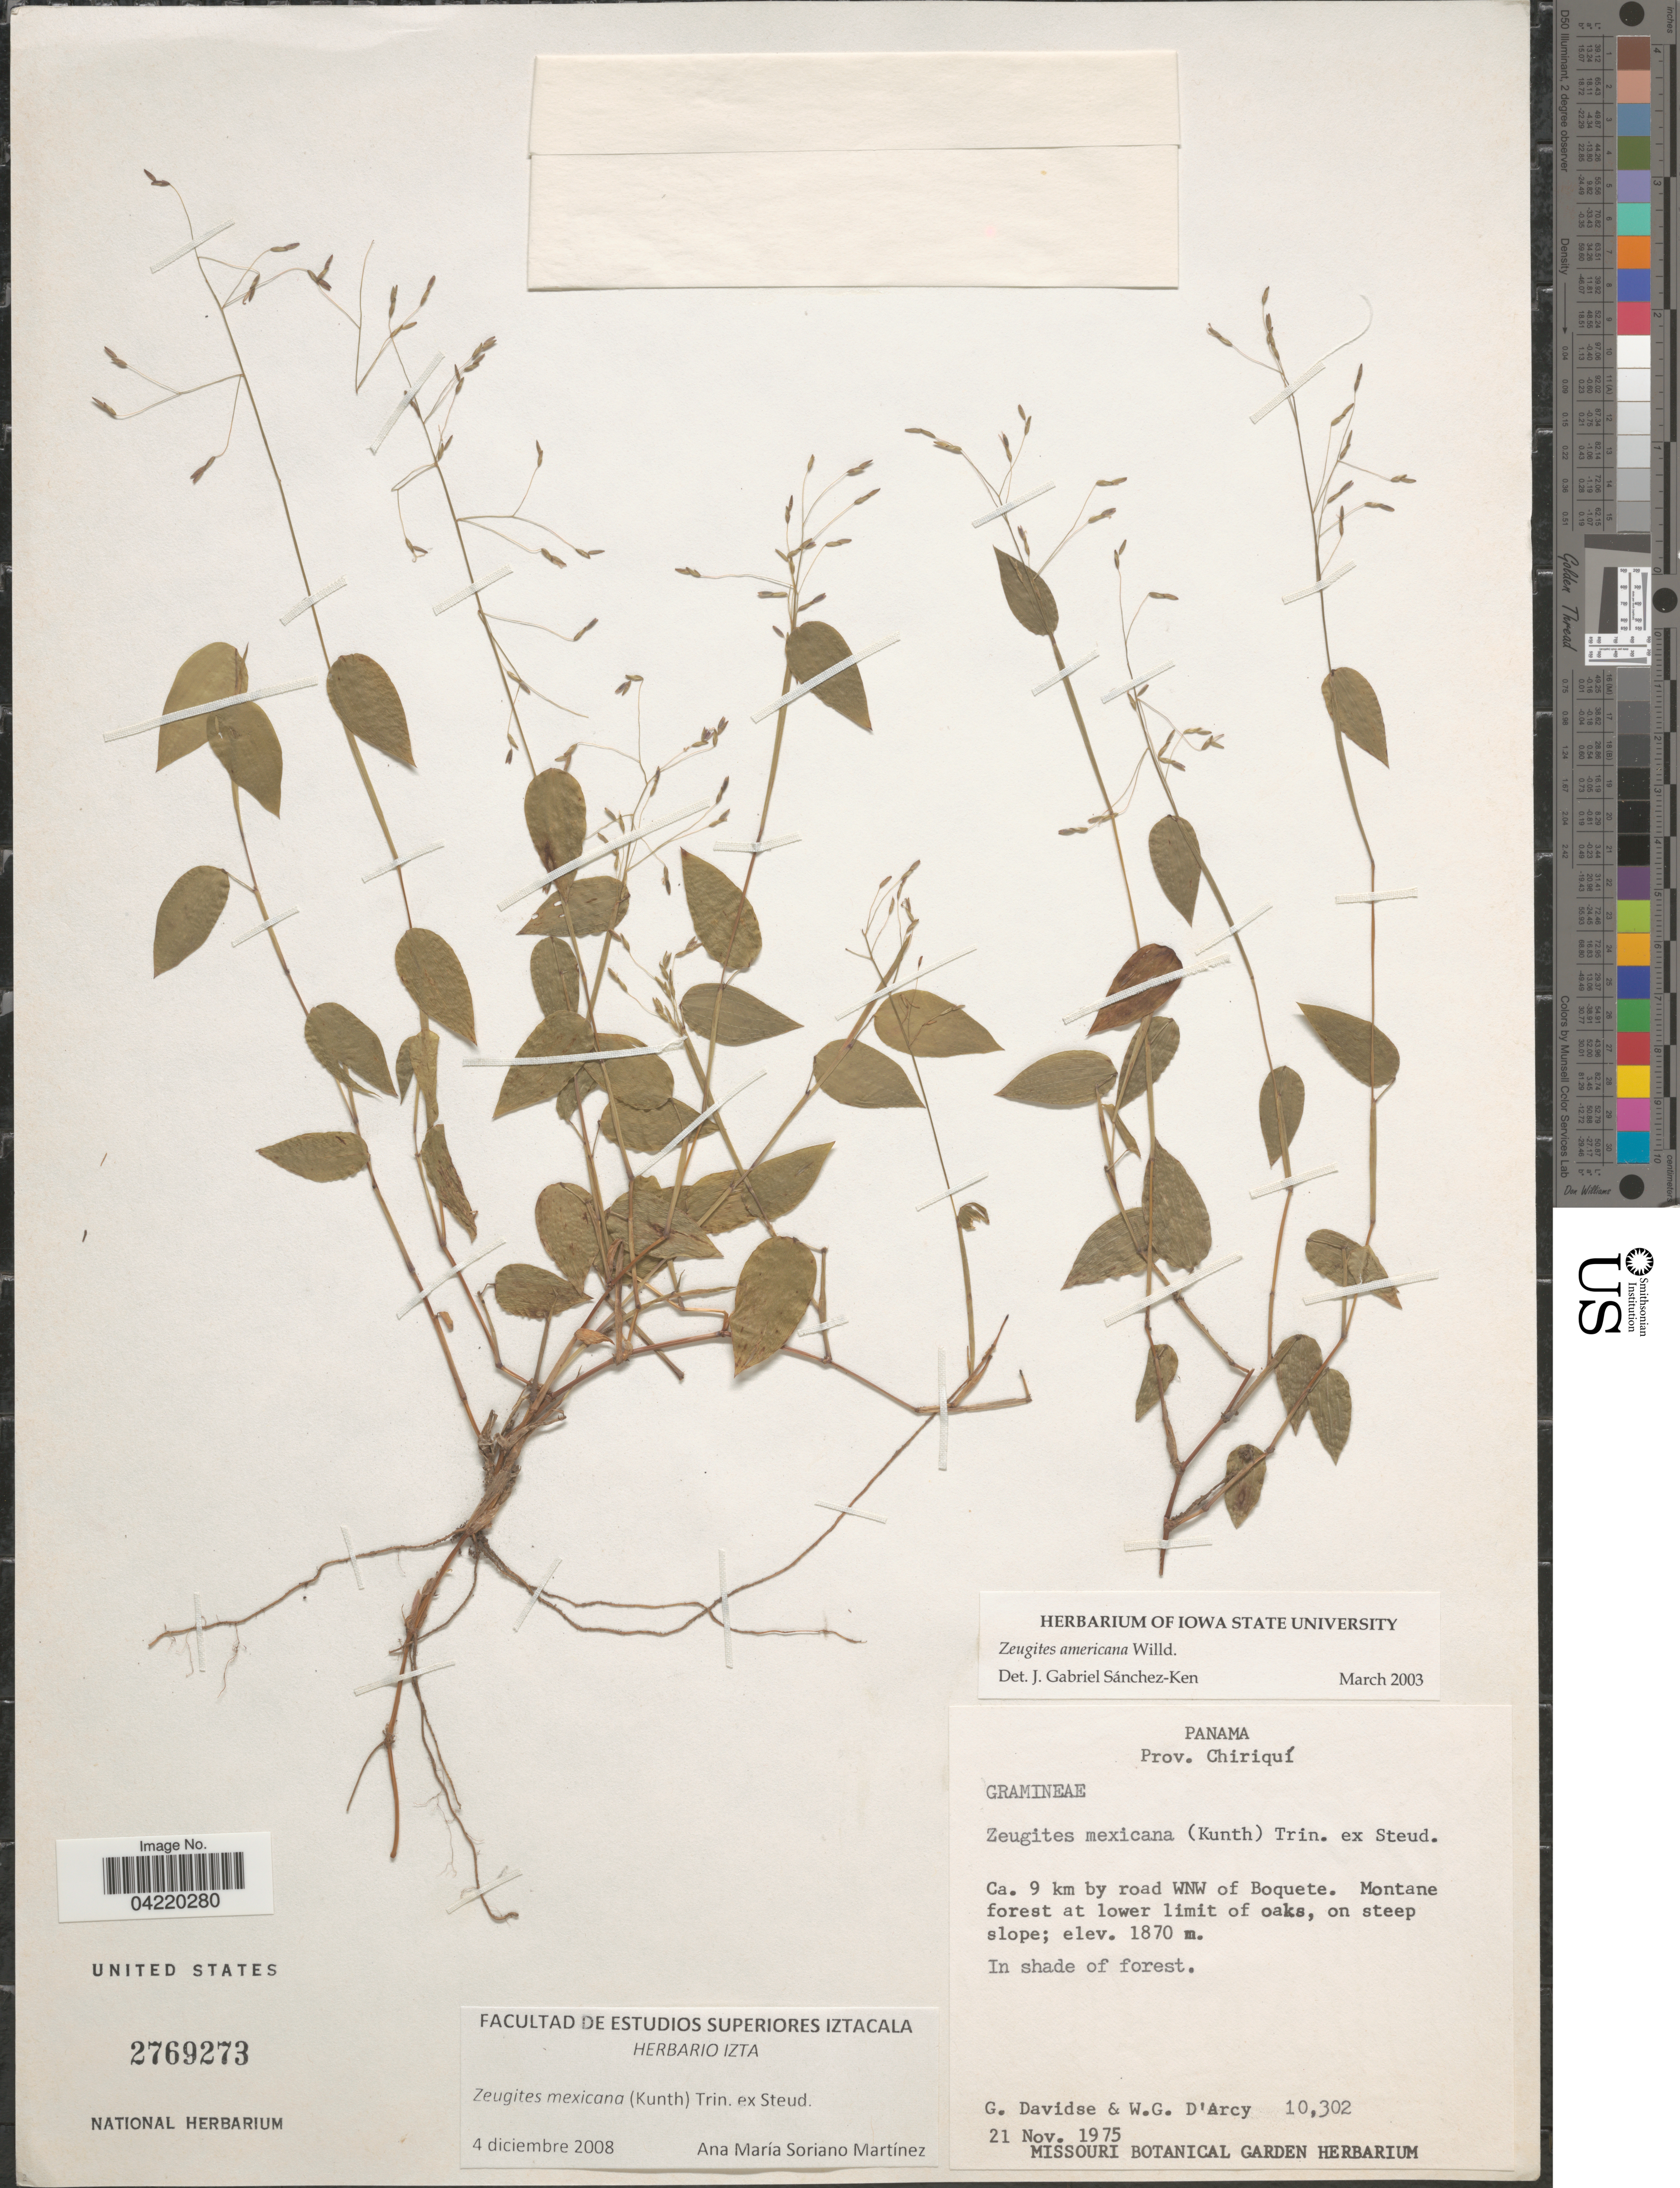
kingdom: Plantae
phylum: Tracheophyta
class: Liliopsida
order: Poales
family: Poaceae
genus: Zeugites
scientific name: Zeugites americanus var. mexicanus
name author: (Kunth) McVaugh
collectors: G. Davidse & W. G. D'Arcy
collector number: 10302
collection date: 1975-11-21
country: Panama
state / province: Chiriqui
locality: Ca. 9 km by road WNW of Boquete.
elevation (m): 1870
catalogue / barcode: US 2769273